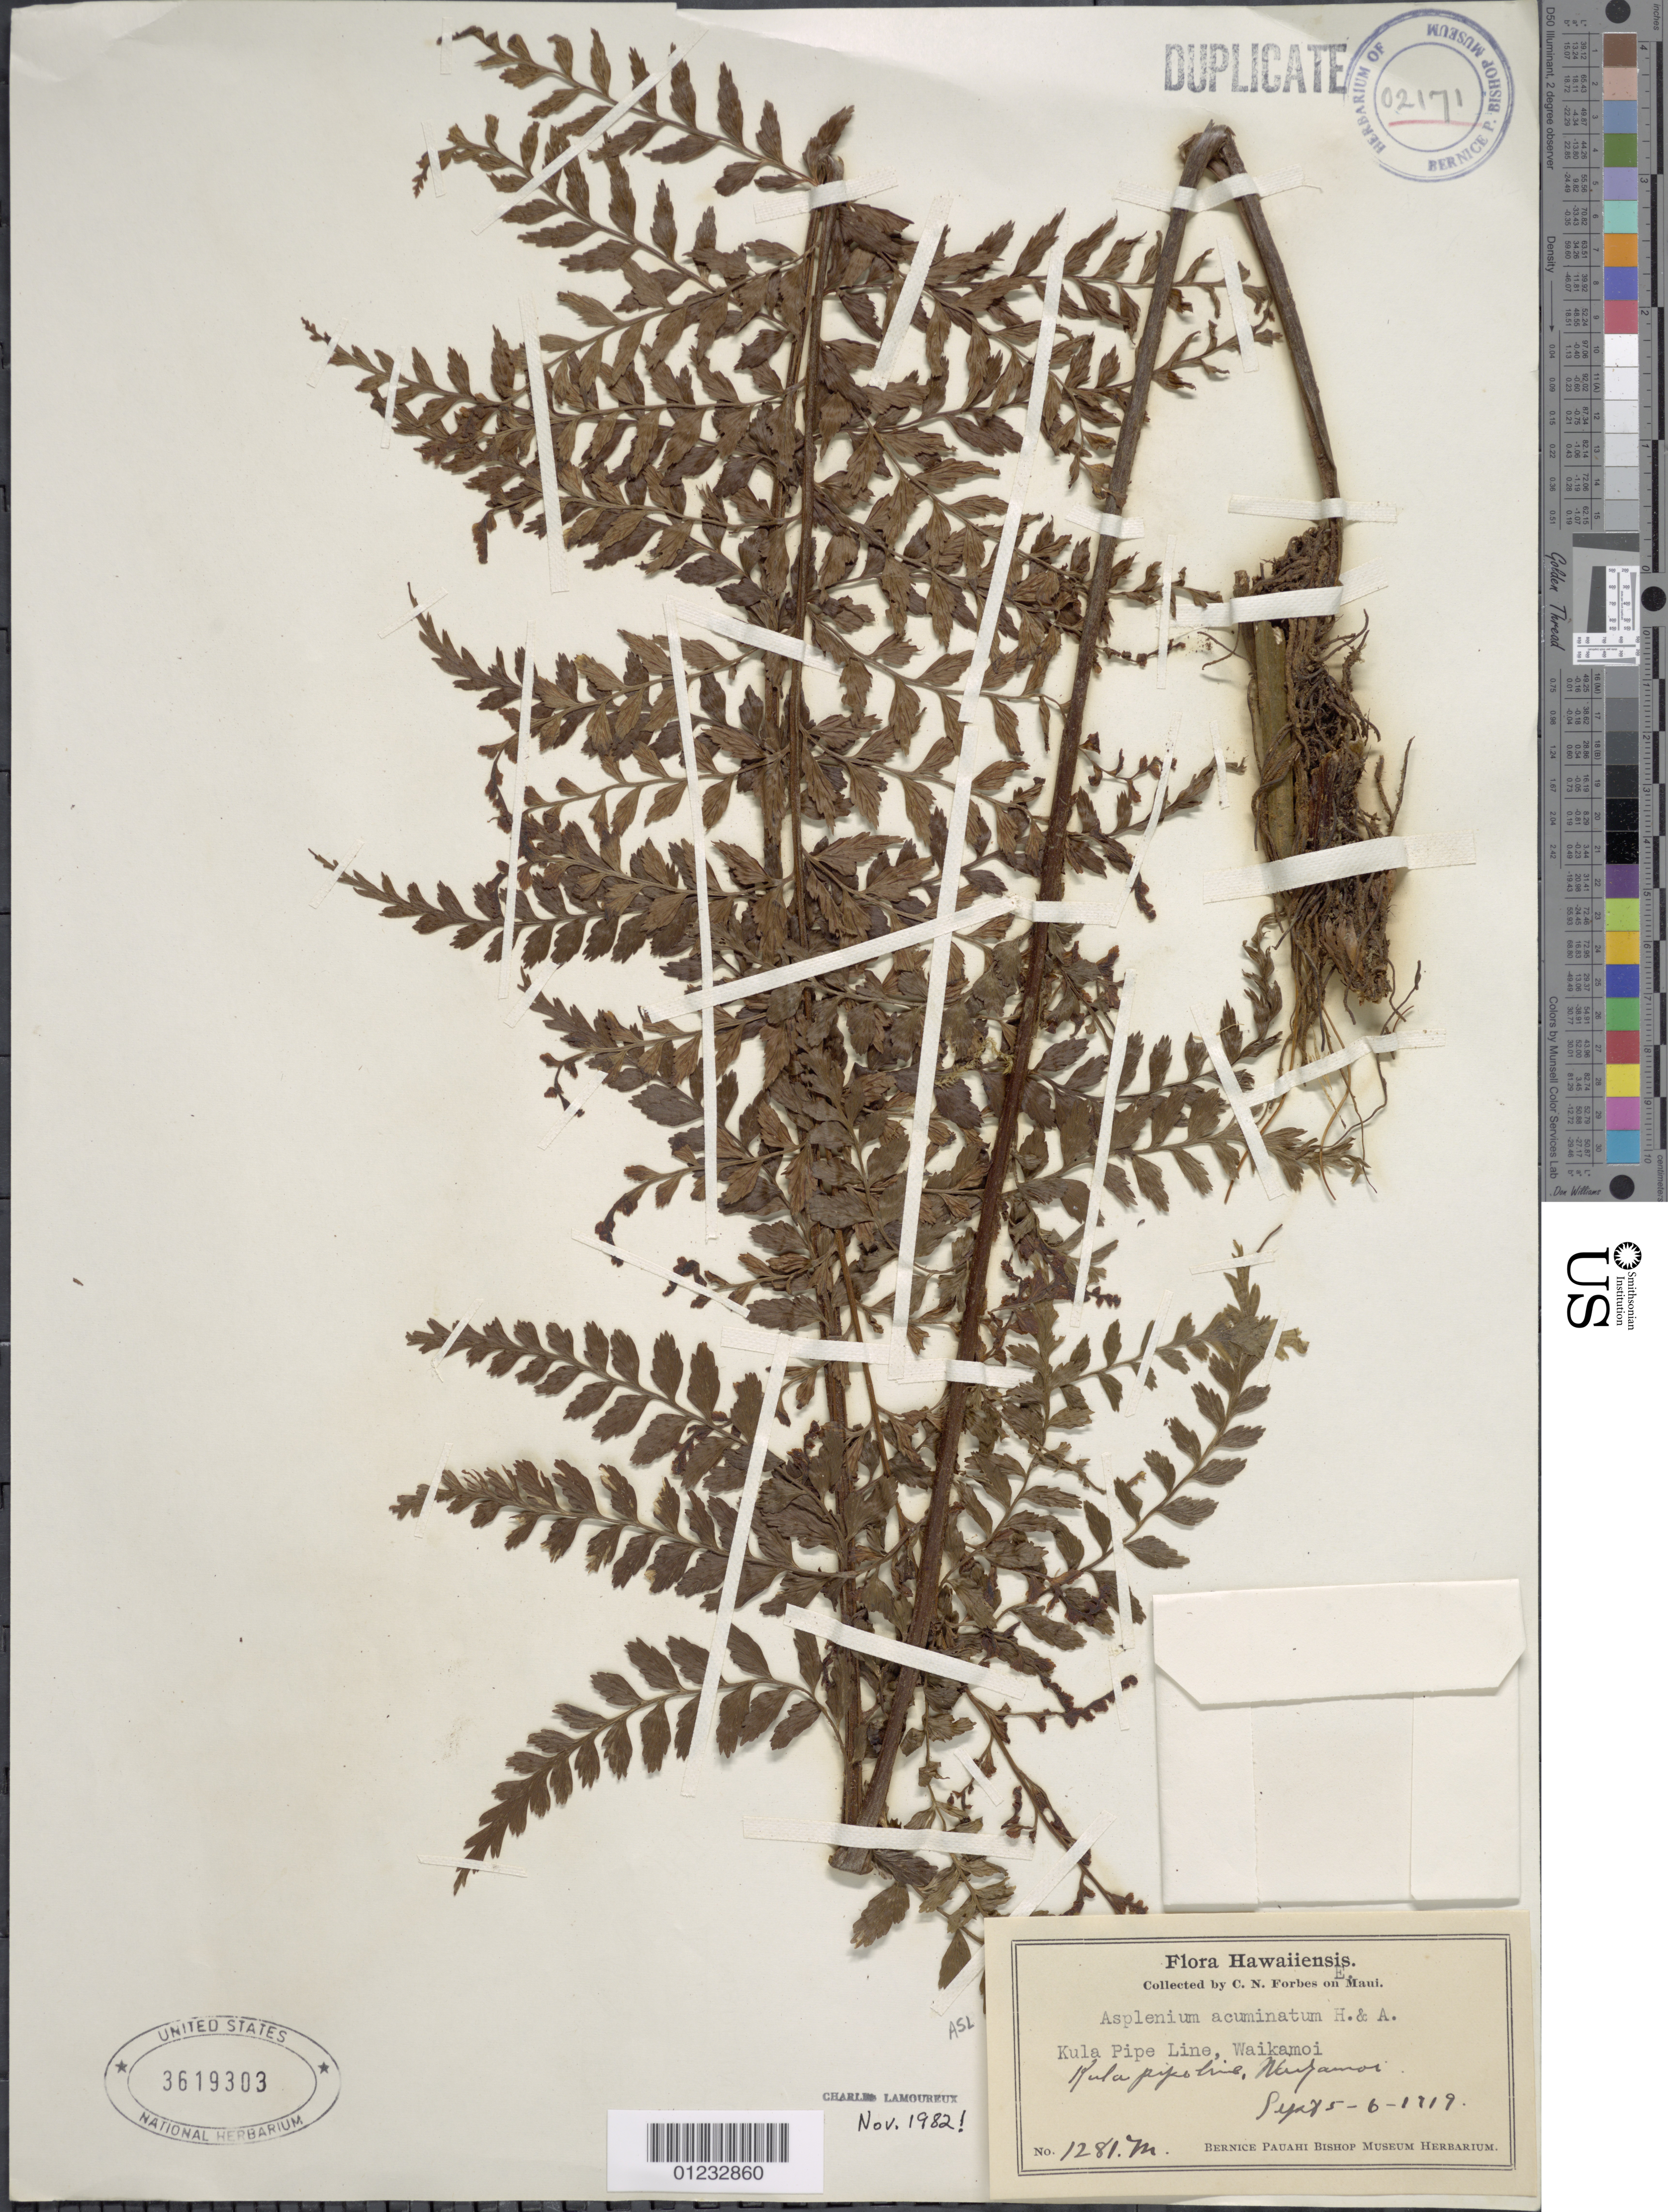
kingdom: Plantae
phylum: Tracheophyta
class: Polypodiopsida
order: Polypodiales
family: Aspleniaceae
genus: Asplenium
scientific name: Asplenium acuminatum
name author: Hook. & Arn.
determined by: Lamoureux, C. H.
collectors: C. N. Forbes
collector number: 1281.M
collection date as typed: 5 Sep 1919 to 6 Sep 1919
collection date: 1919-09-05/1919-09-06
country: United States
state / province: Hawaii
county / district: Maui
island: Maui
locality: Waikamoi: Kula pipeline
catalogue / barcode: US 3619303